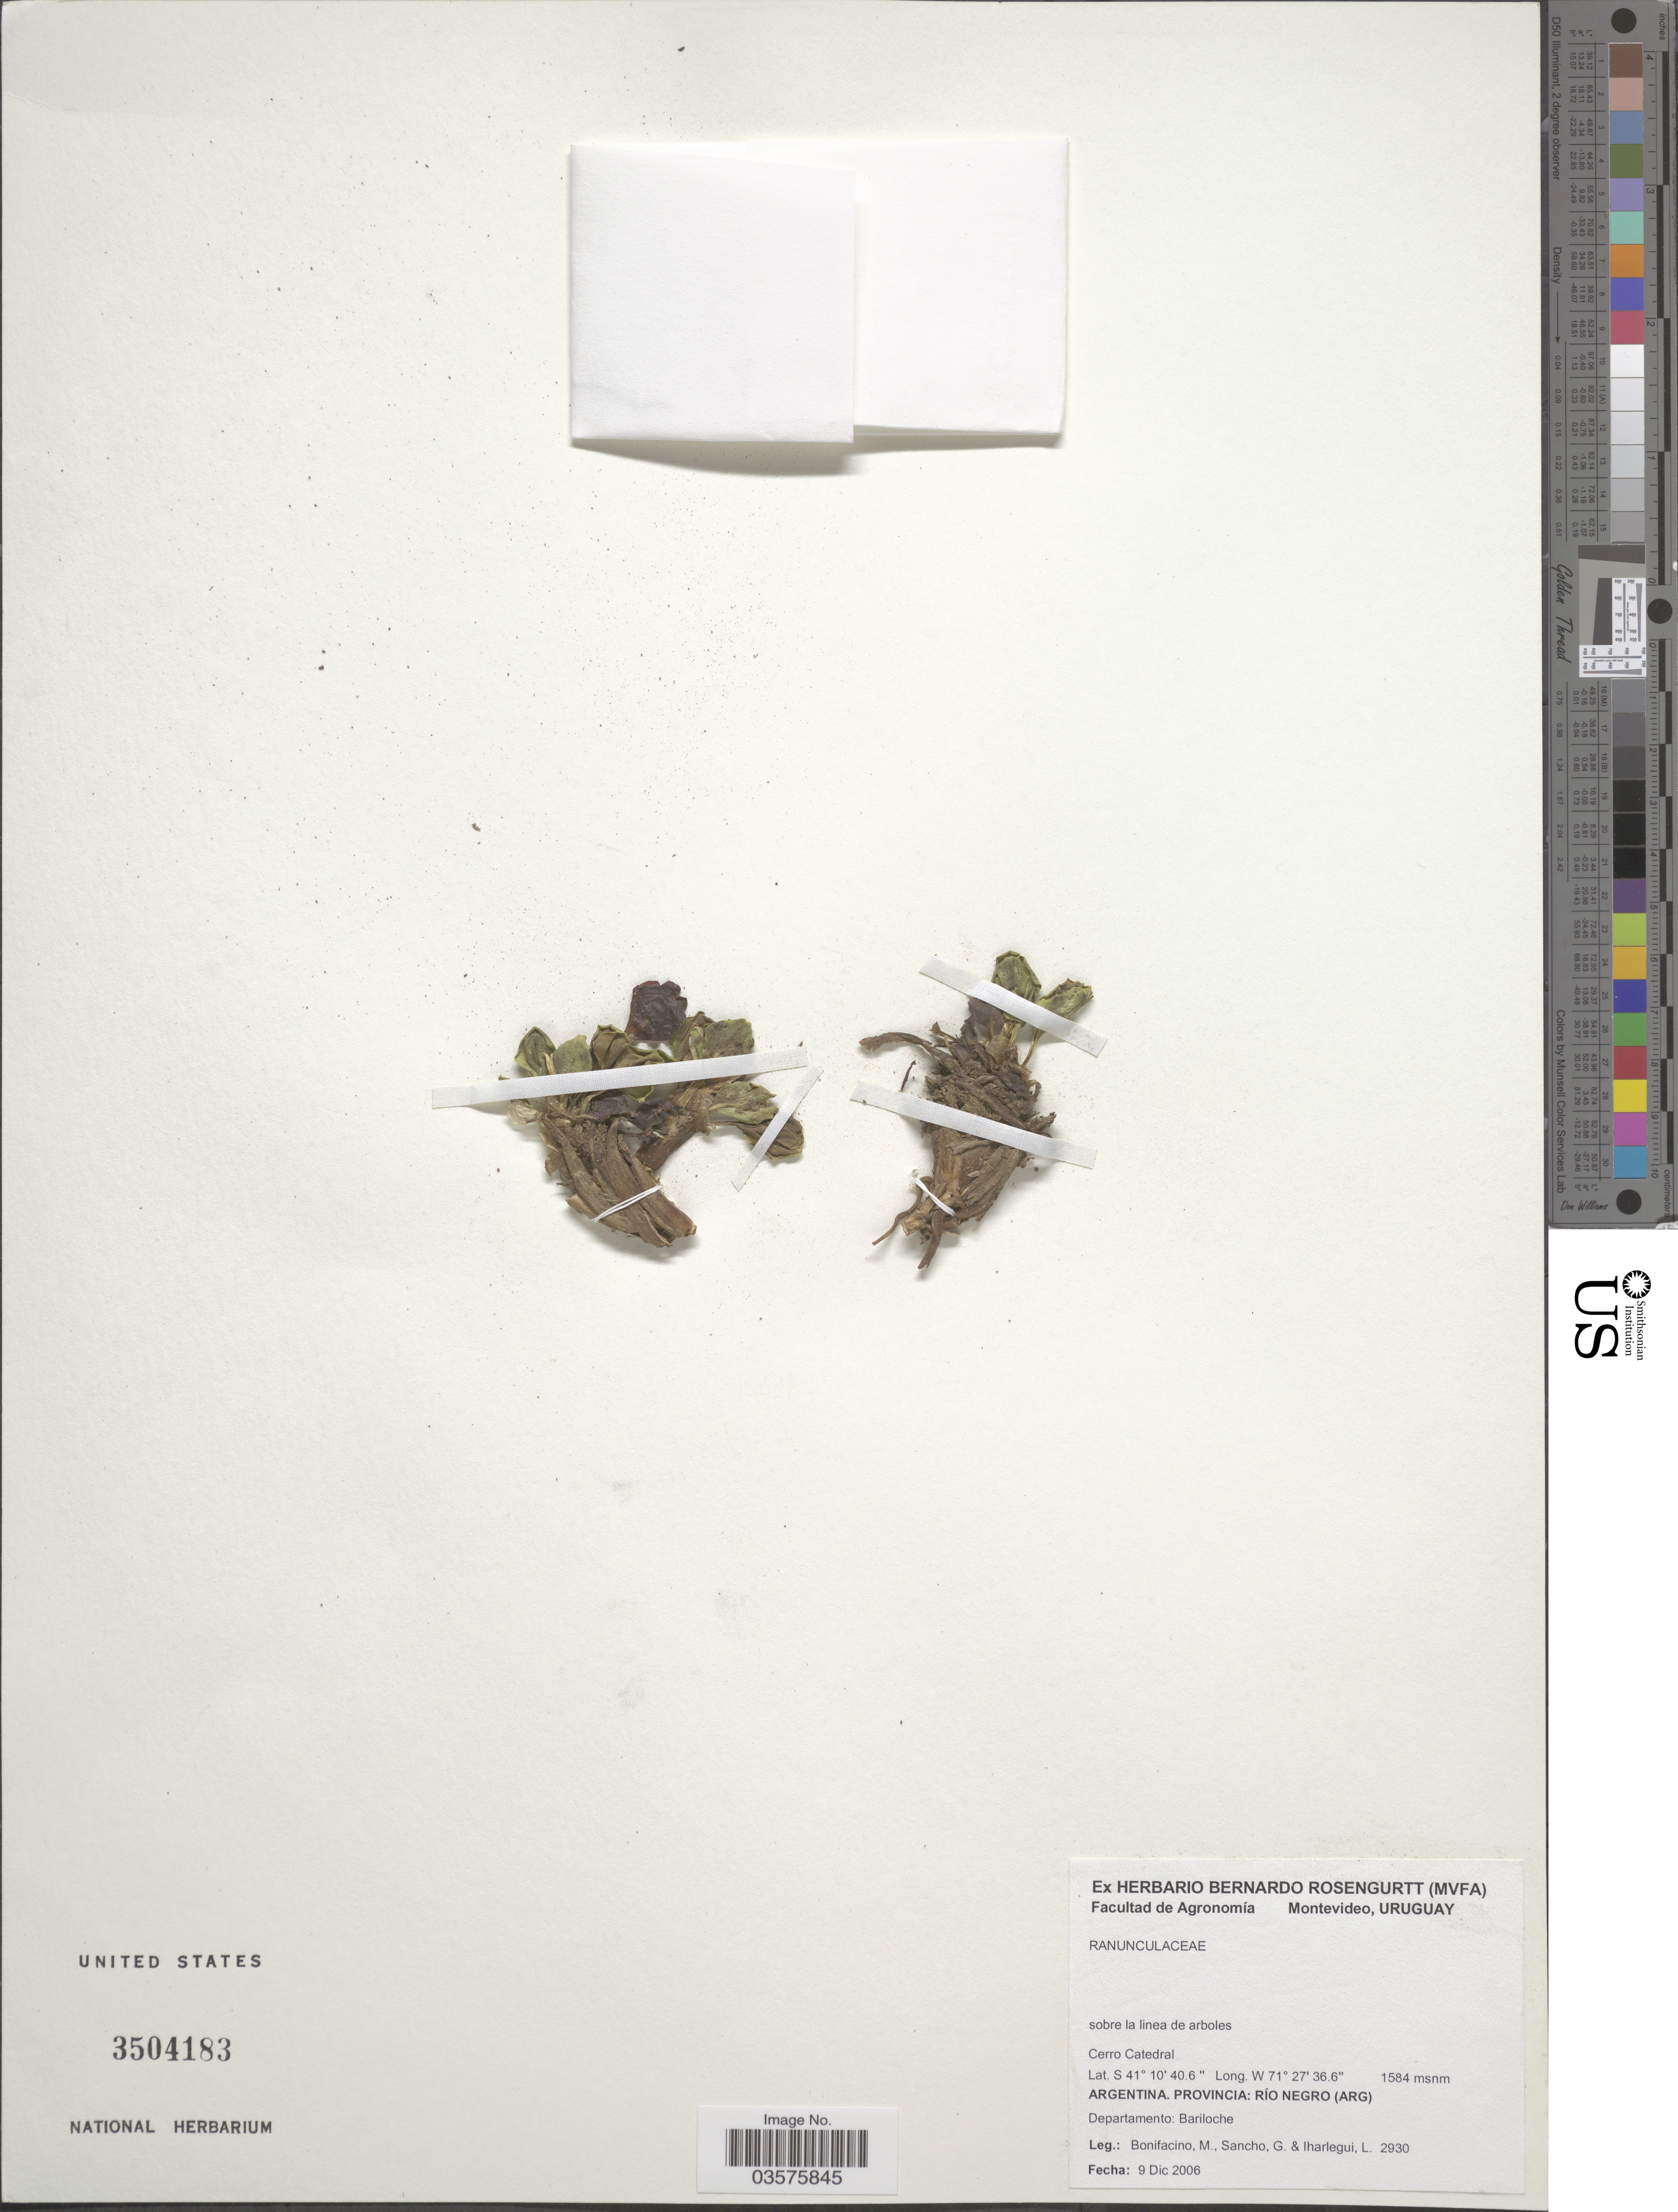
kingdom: Plantae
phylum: Tracheophyta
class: Magnoliopsida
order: Ranunculales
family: Ranunculaceae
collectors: M. Bonifacino, G. Sancho & L. Iharlegui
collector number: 2930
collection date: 2006-12-09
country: Argentina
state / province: Rio Negro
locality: Cerro Cathedral. Departamento: Bariloche.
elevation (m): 1584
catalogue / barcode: US 3504183